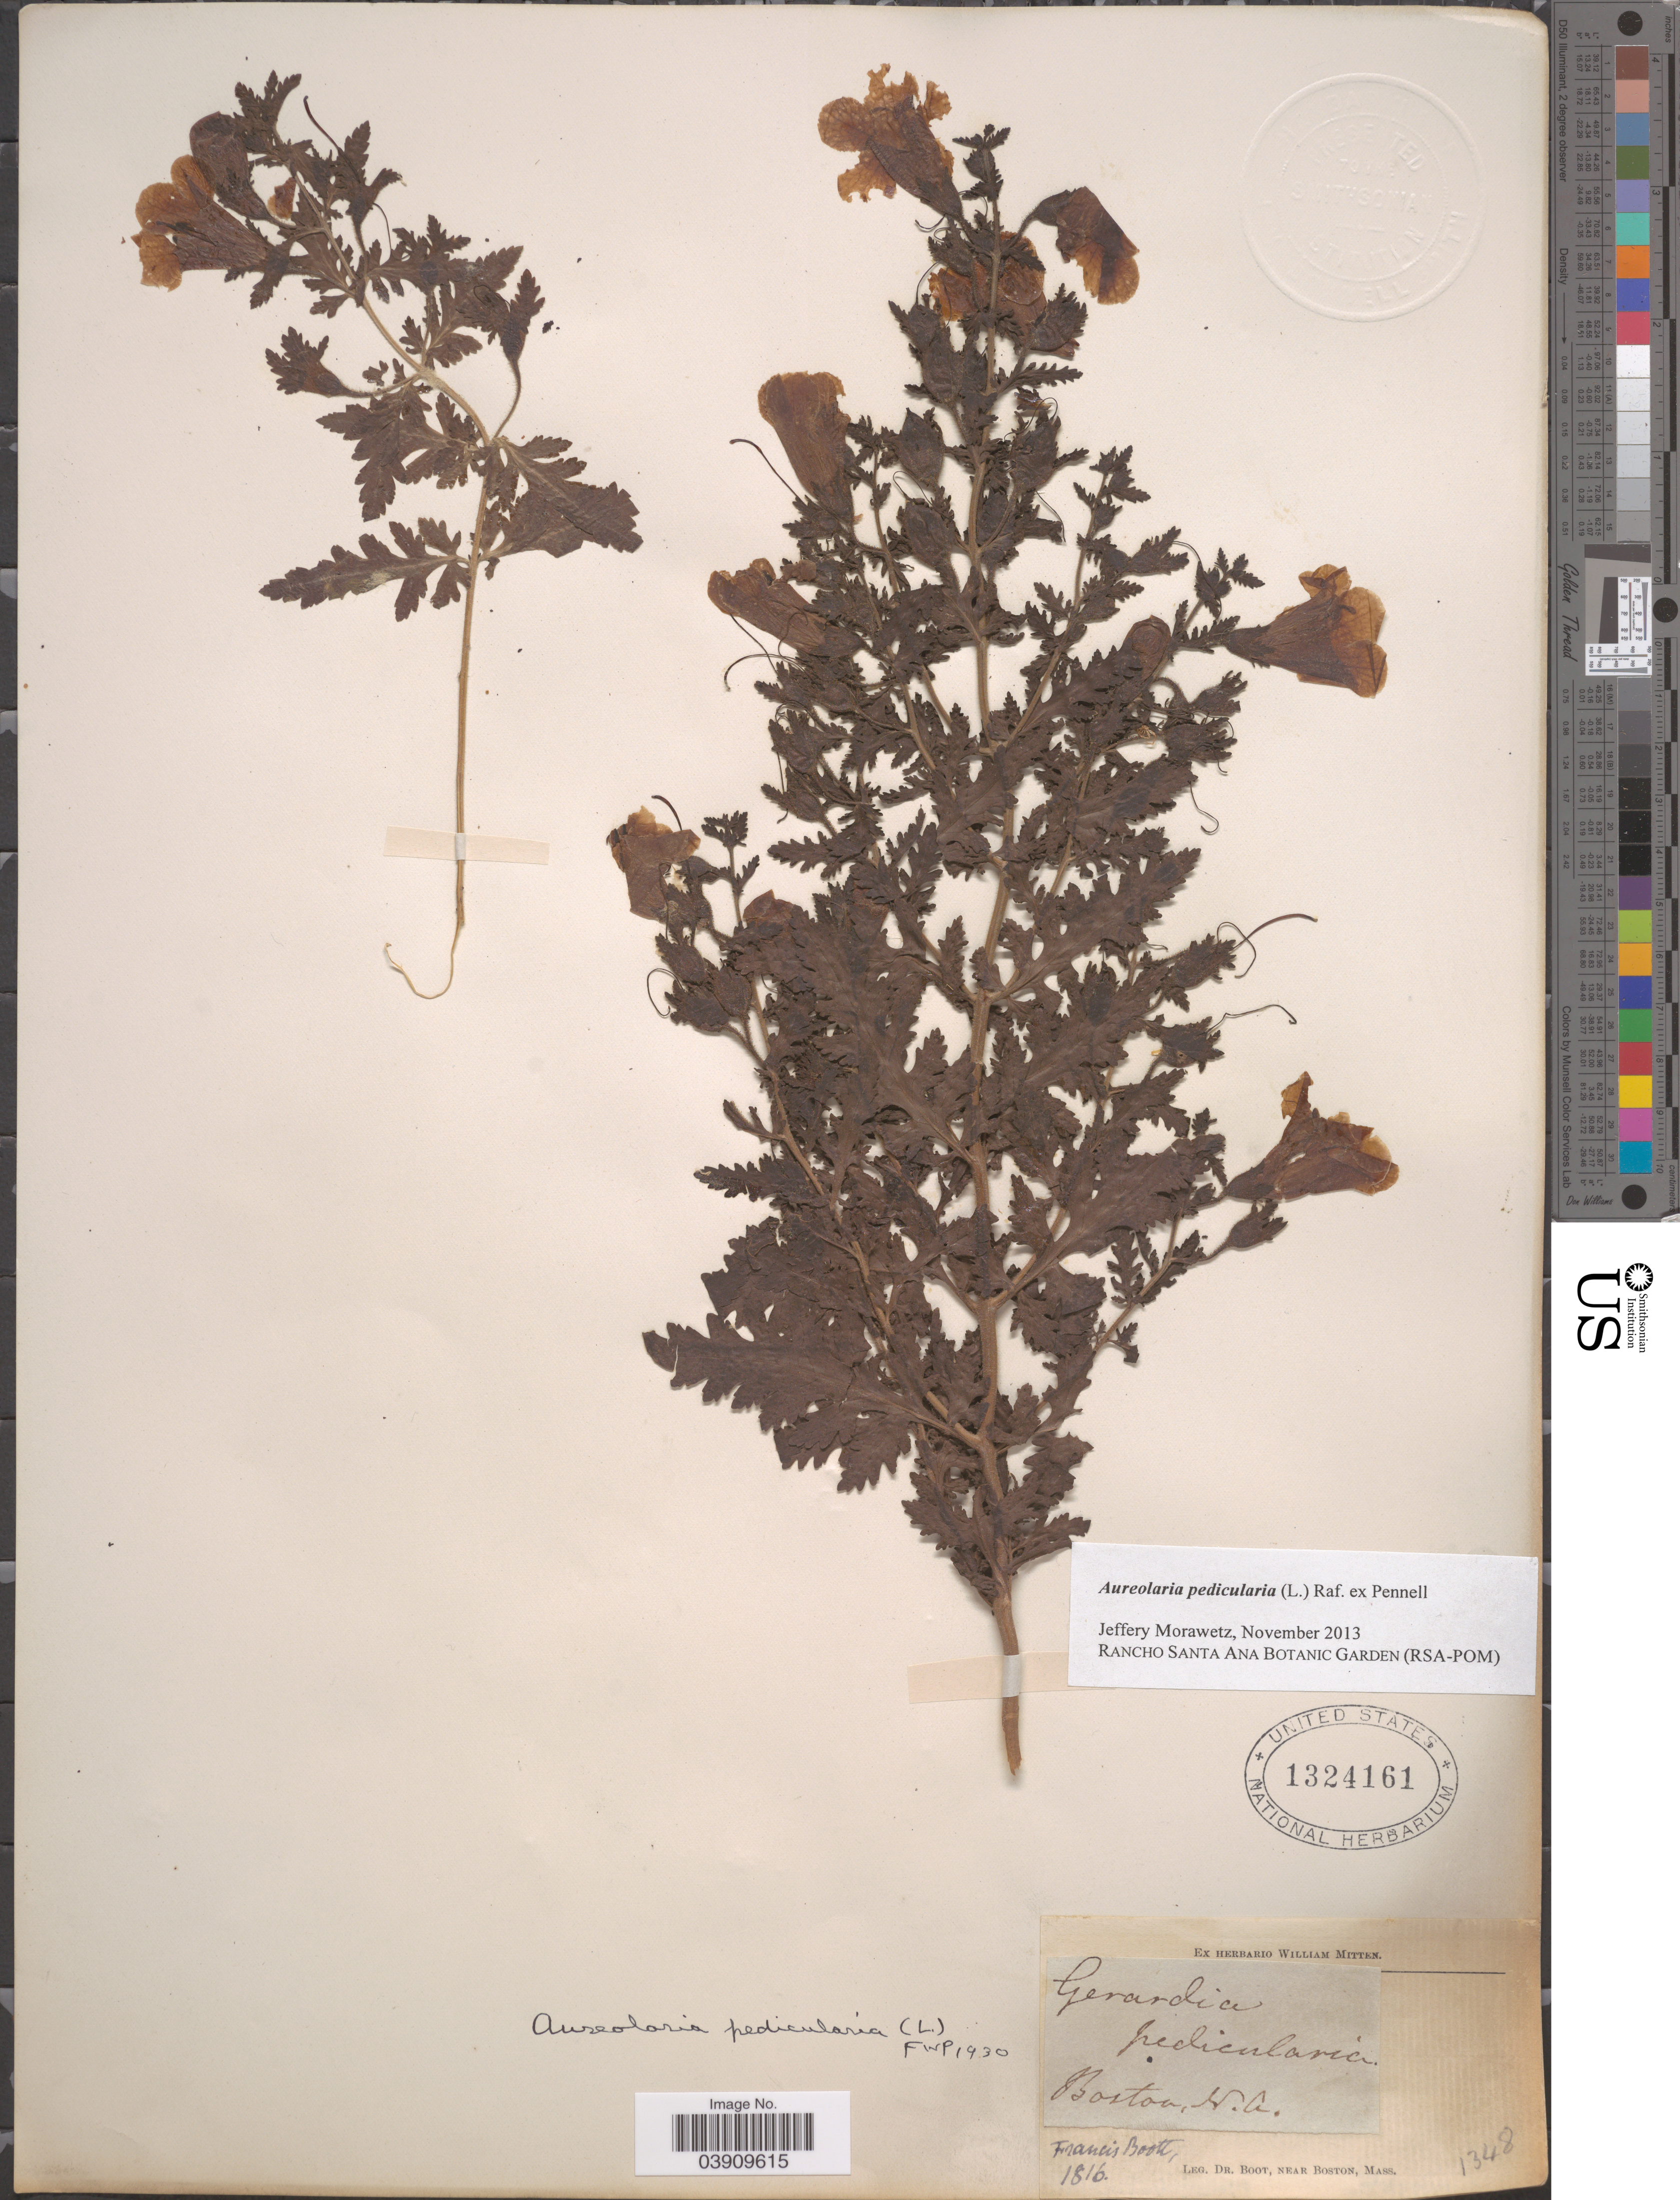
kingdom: Plantae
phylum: Tracheophyta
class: Magnoliopsida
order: Lamiales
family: Orobanchaceae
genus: Aureolaria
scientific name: Aureolaria pedicularia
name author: (L.) Raf. ex Farw.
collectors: F. M. B. Boott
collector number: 1348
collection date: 1816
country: United States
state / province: Massachusetts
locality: Near Boston.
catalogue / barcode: US 1324161